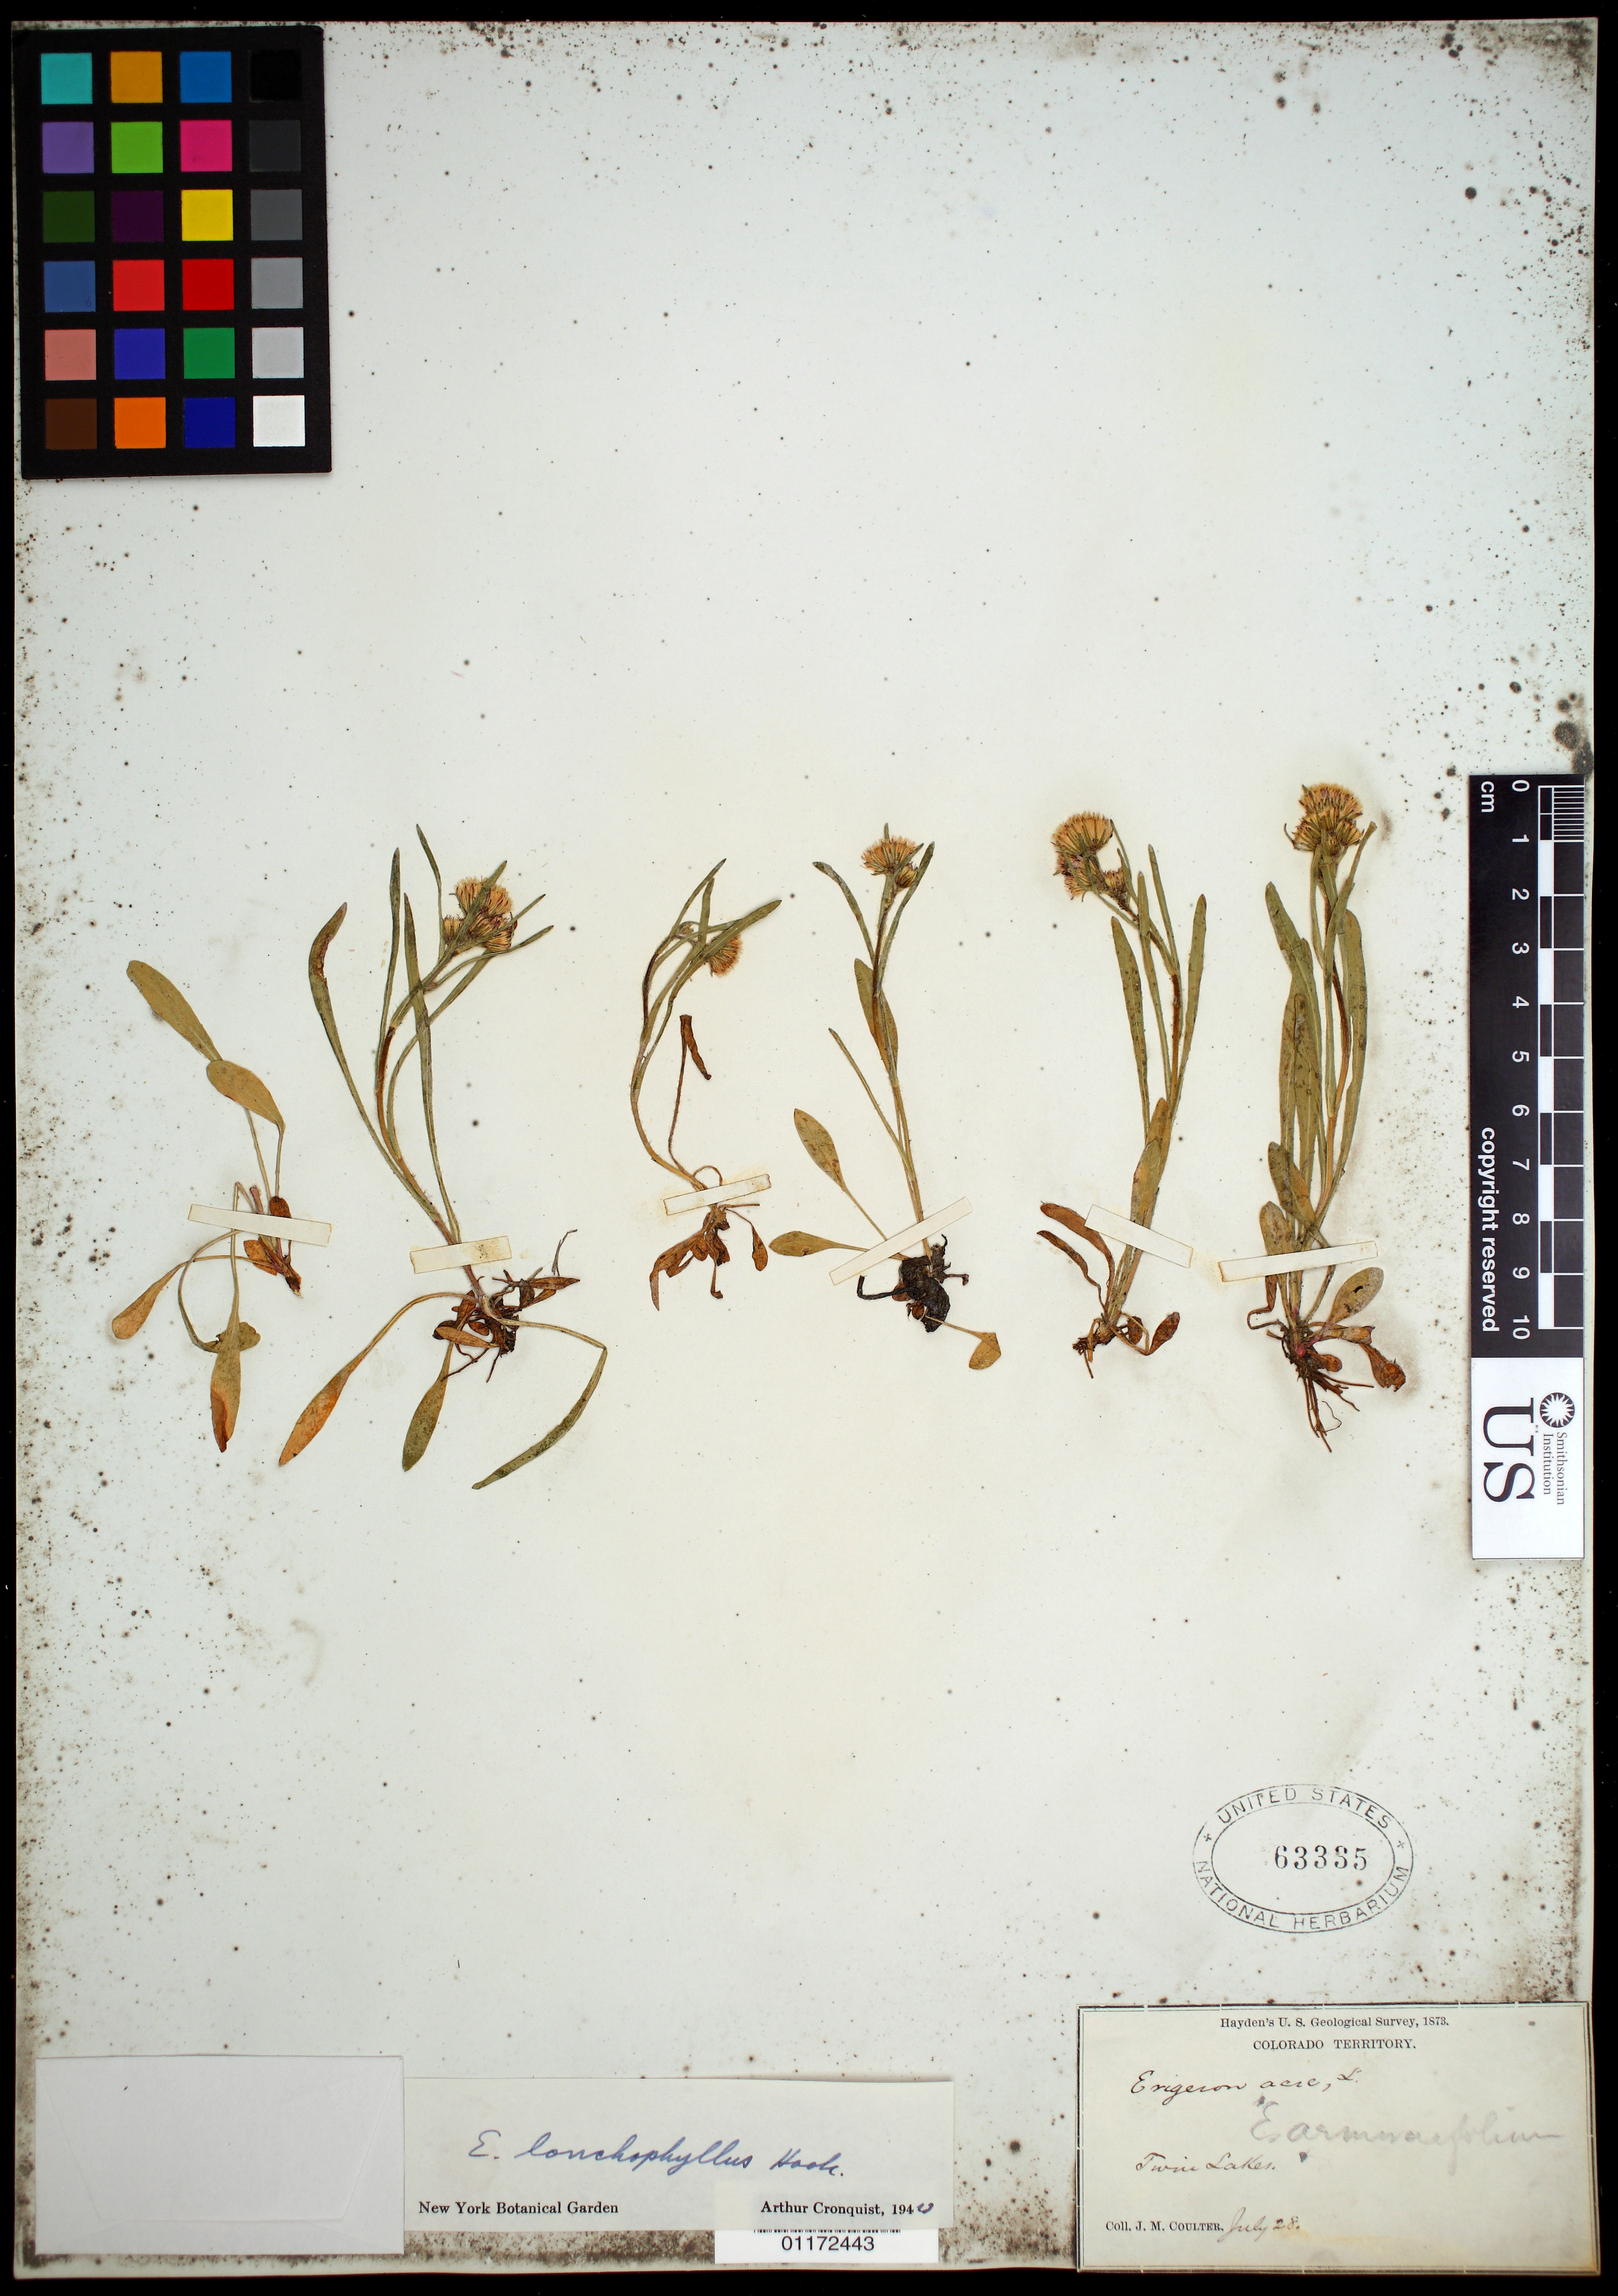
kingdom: Plantae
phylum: Tracheophyta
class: Magnoliopsida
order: Asterales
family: Asteraceae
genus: Erigeron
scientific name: Erigeron lonchophyllus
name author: Hook.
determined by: Cronquist, A. J.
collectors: J. M. Coulter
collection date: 1873-07-28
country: United States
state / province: Colorado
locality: Twin Lakes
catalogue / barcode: US 63335